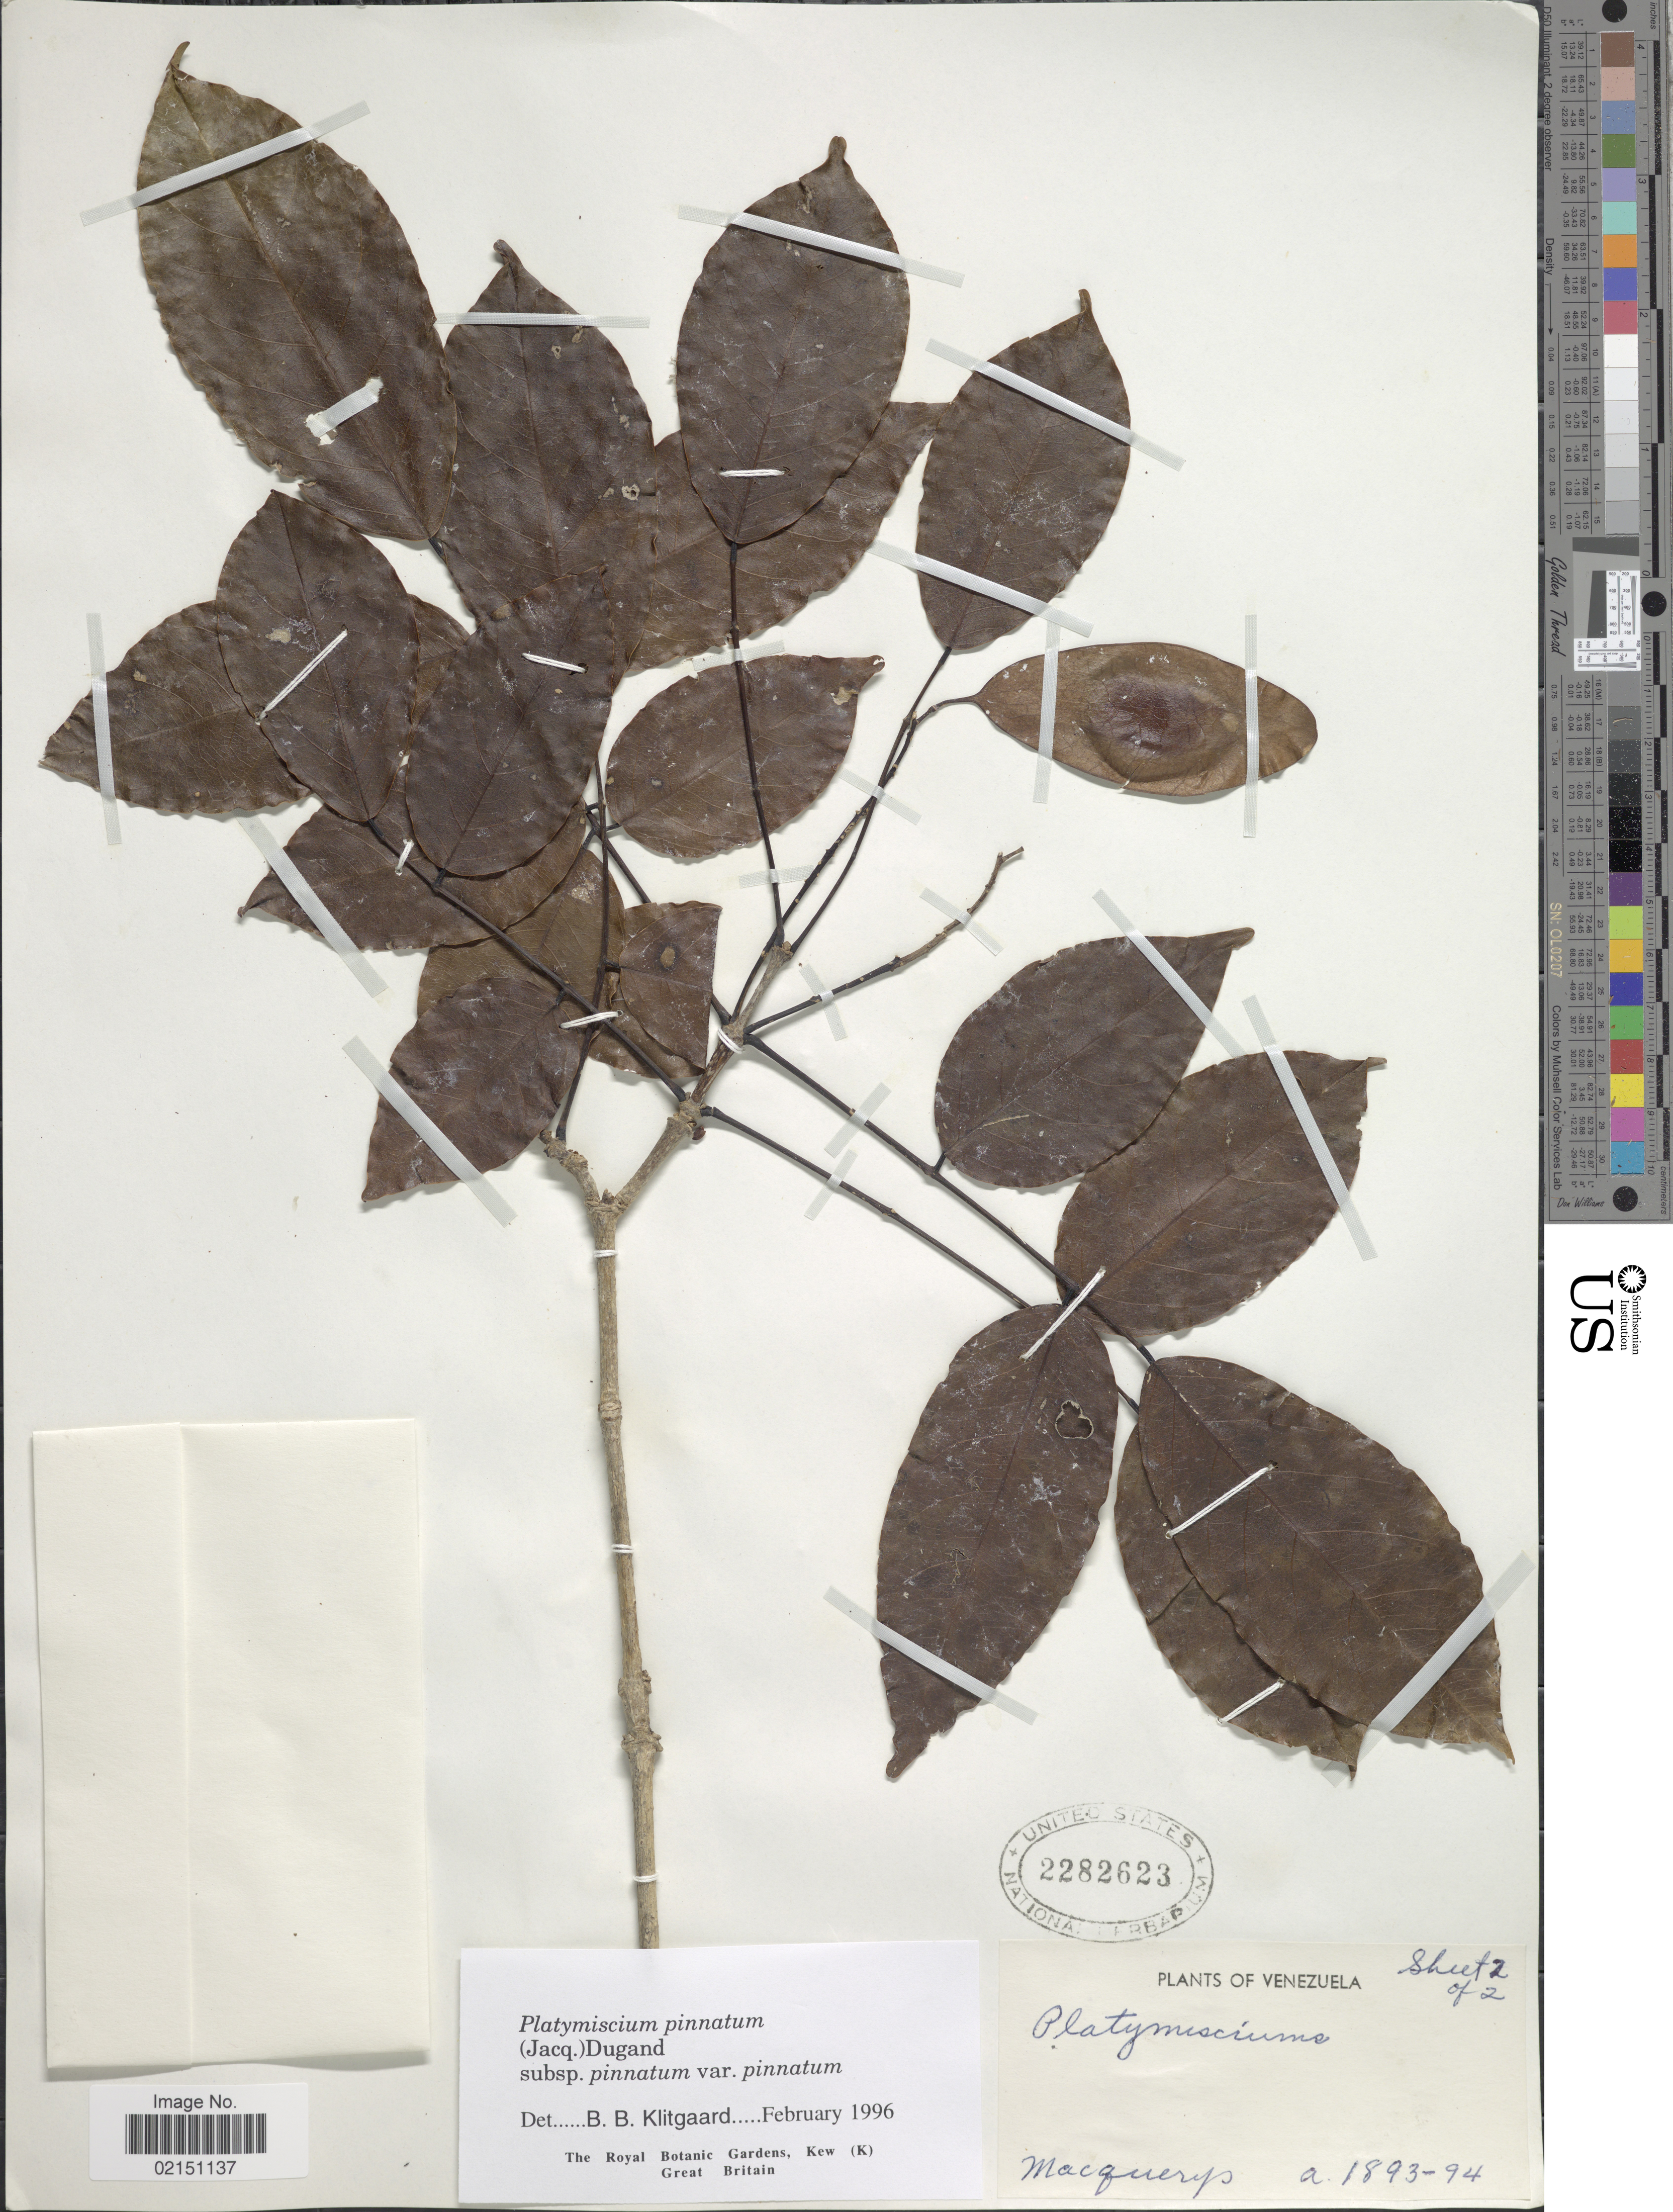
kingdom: Plantae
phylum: Tracheophyta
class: Magnoliopsida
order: Fabales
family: Fabaceae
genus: Platymiscium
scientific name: Platymiscium pinnatum var. pinnatum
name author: (Jacq.)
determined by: Klitgaard, B. B.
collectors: A. Mocquerys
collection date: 1893/1894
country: Venezuela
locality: S.L.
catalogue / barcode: US 2282623